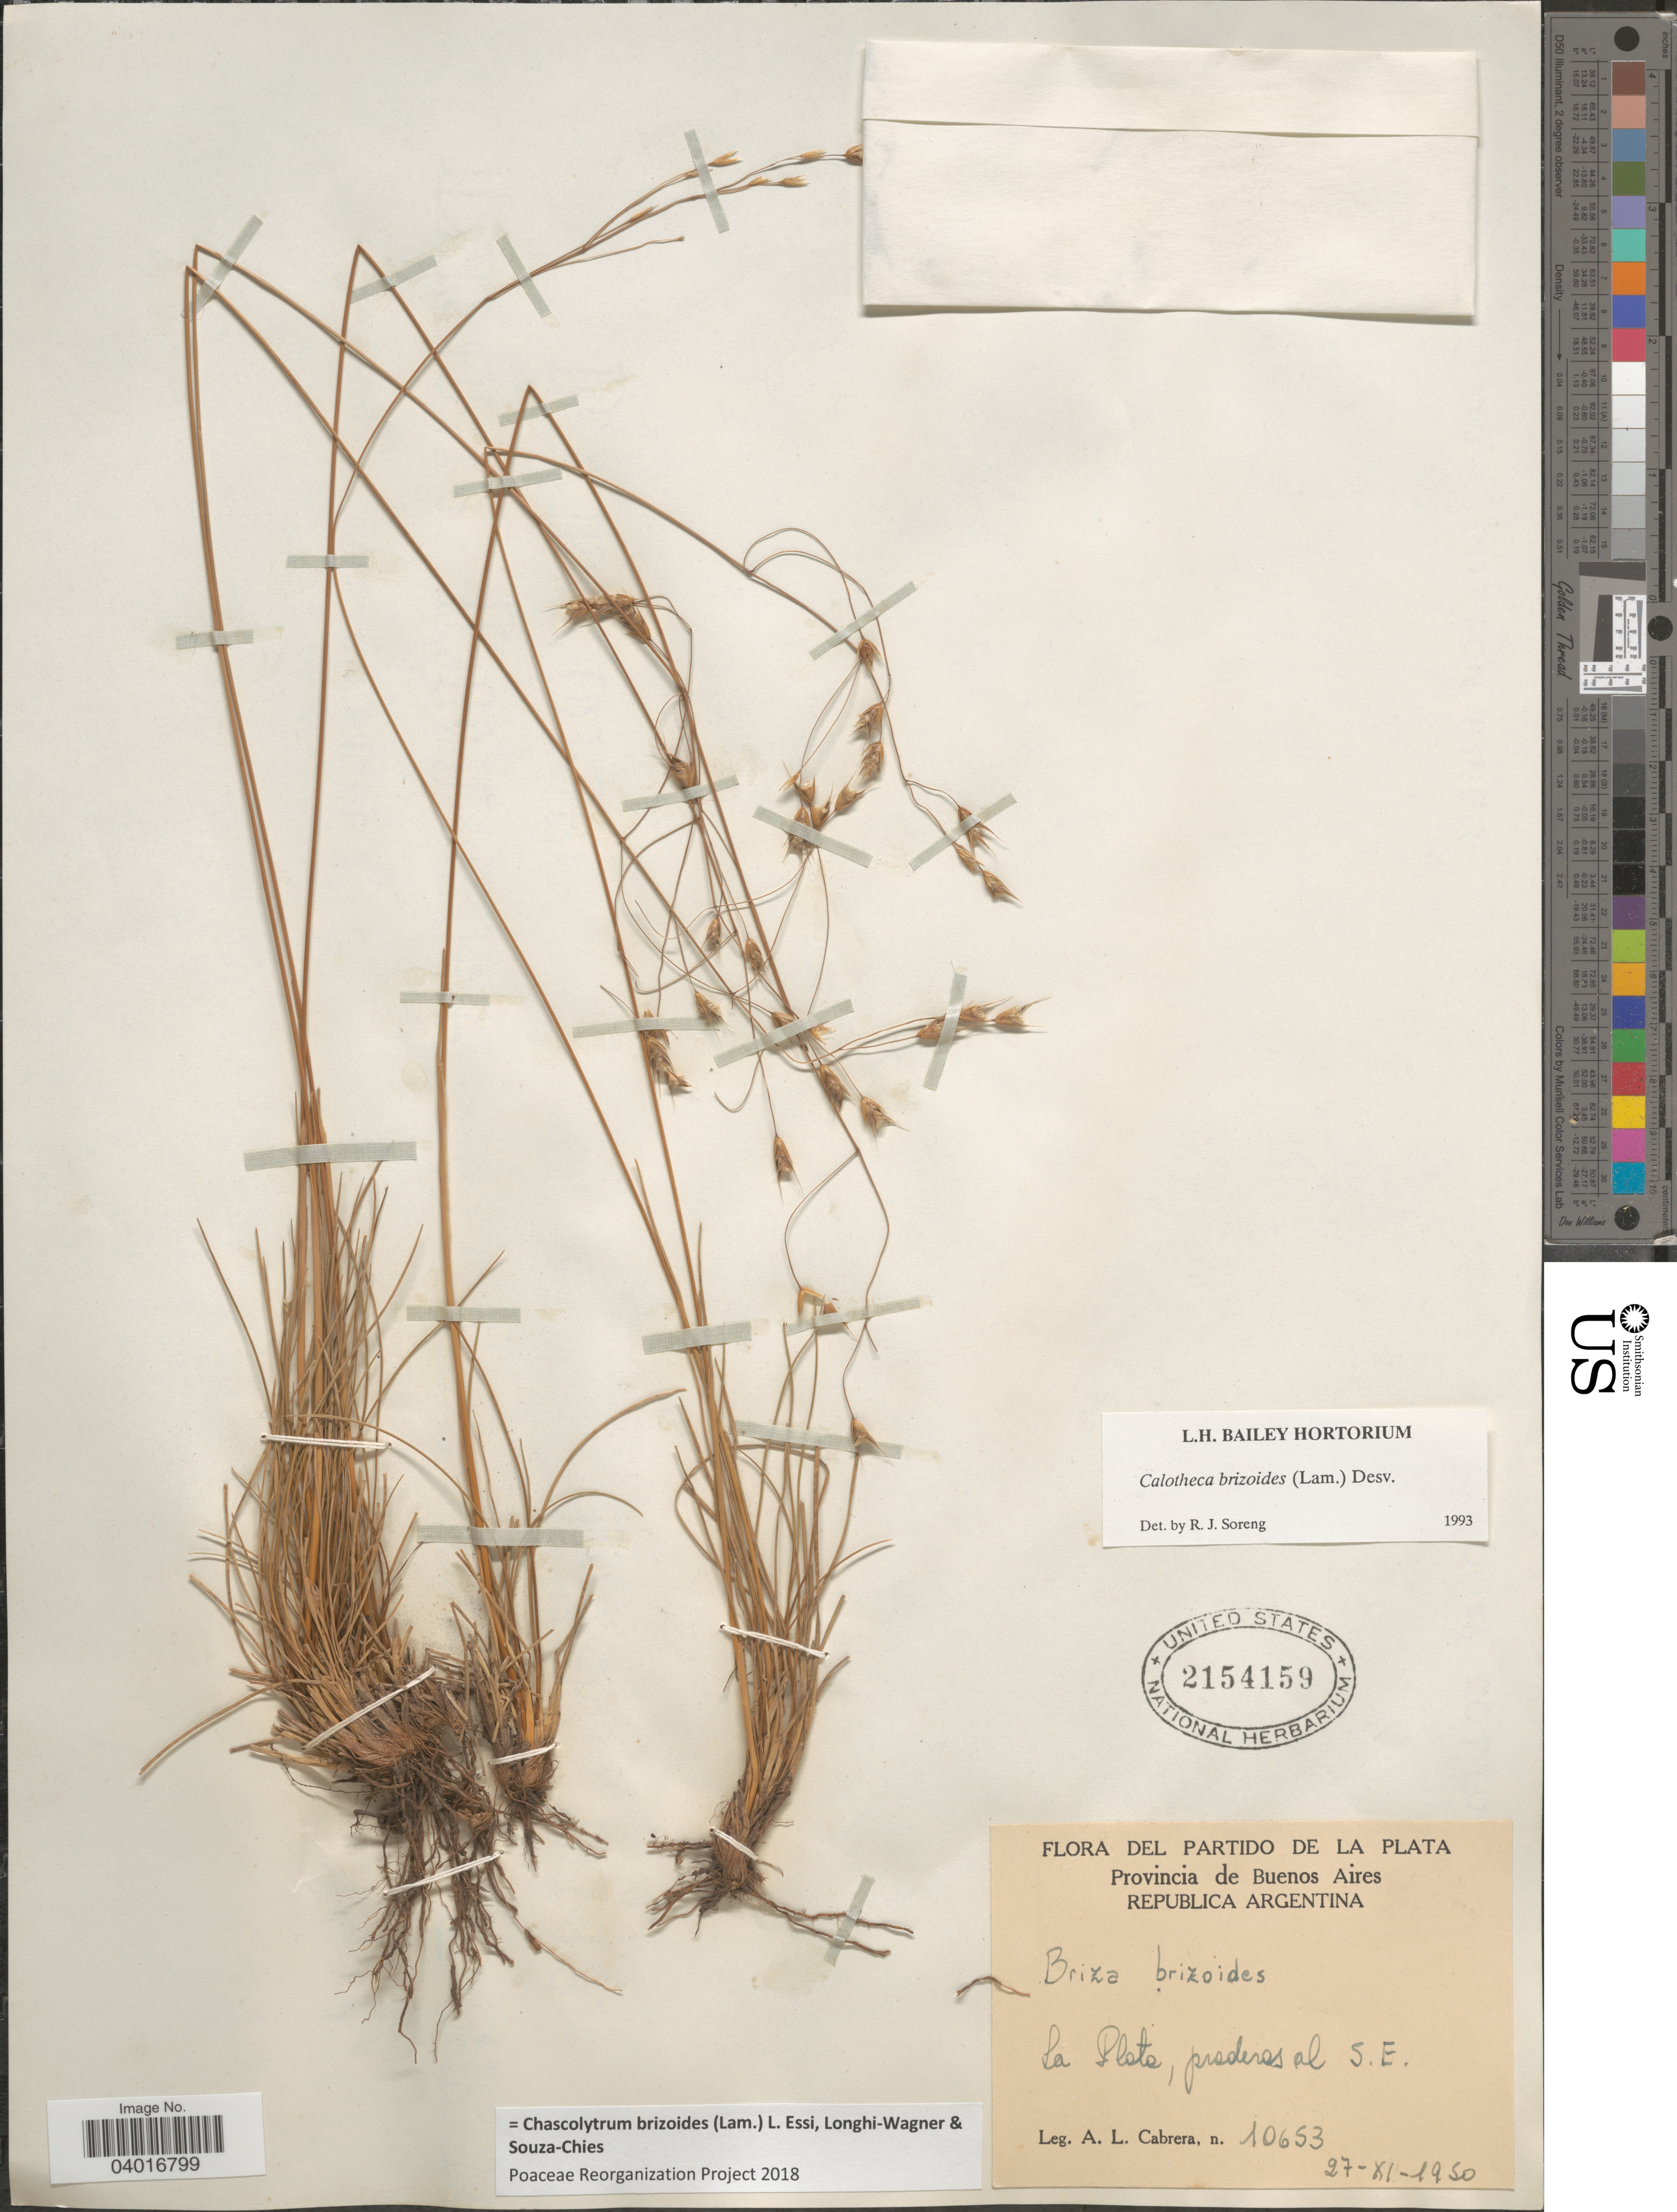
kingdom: Plantae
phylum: Tracheophyta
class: Liliopsida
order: Poales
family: Poaceae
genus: Chascolytrum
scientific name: Chascolytrum brizoides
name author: (Lam.) L. Essi et al.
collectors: A. L. Cabrera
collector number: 10653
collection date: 1950-11-27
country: Argentina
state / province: Buenos Aires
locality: Partido de La Plata. Republica Argentina. La Plata, praderas al S. E.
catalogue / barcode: US 2154159